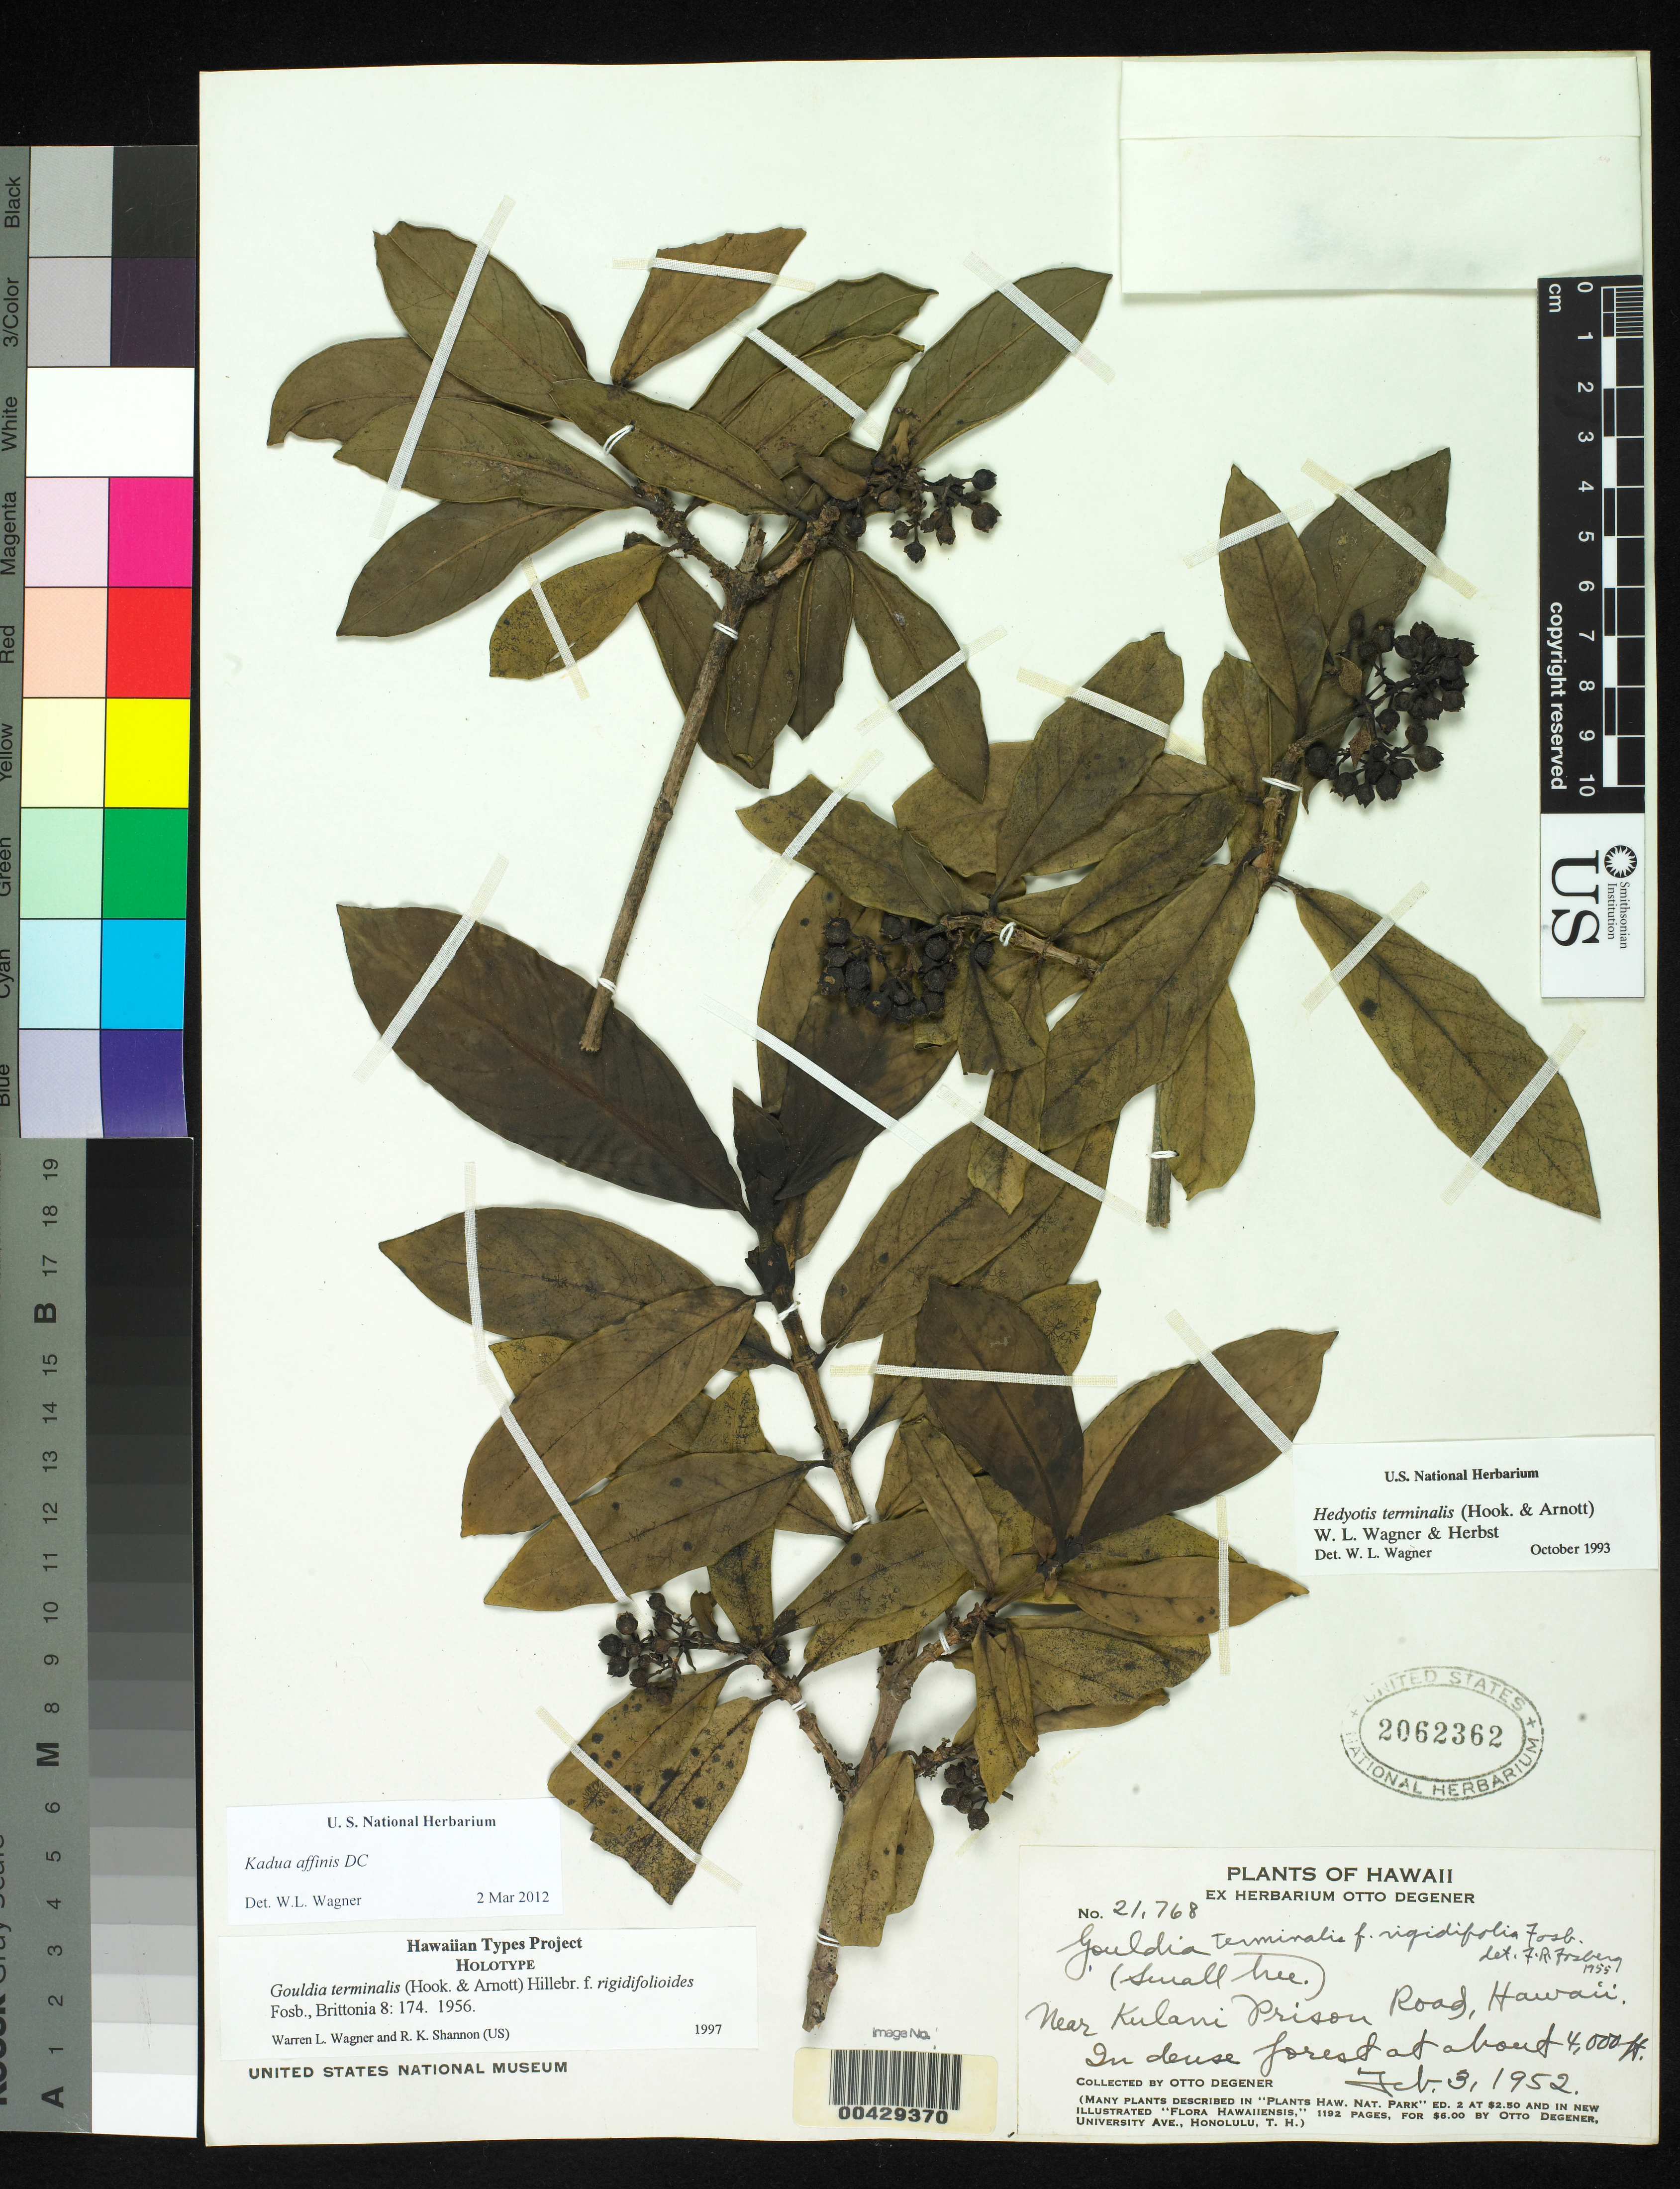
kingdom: Plantae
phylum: Tracheophyta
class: Magnoliopsida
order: Gentianales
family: Rubiaceae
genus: Gouldia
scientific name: Gouldia terminalis f. rigidifolioides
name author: Fosberg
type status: Holotype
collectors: O. Degener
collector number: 21768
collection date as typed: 03 Feb 1952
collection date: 1952-02-03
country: United States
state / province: Hawaii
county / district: Hawaii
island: Hawaii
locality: Near Kulani Prison Road.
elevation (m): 1219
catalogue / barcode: US 2062362